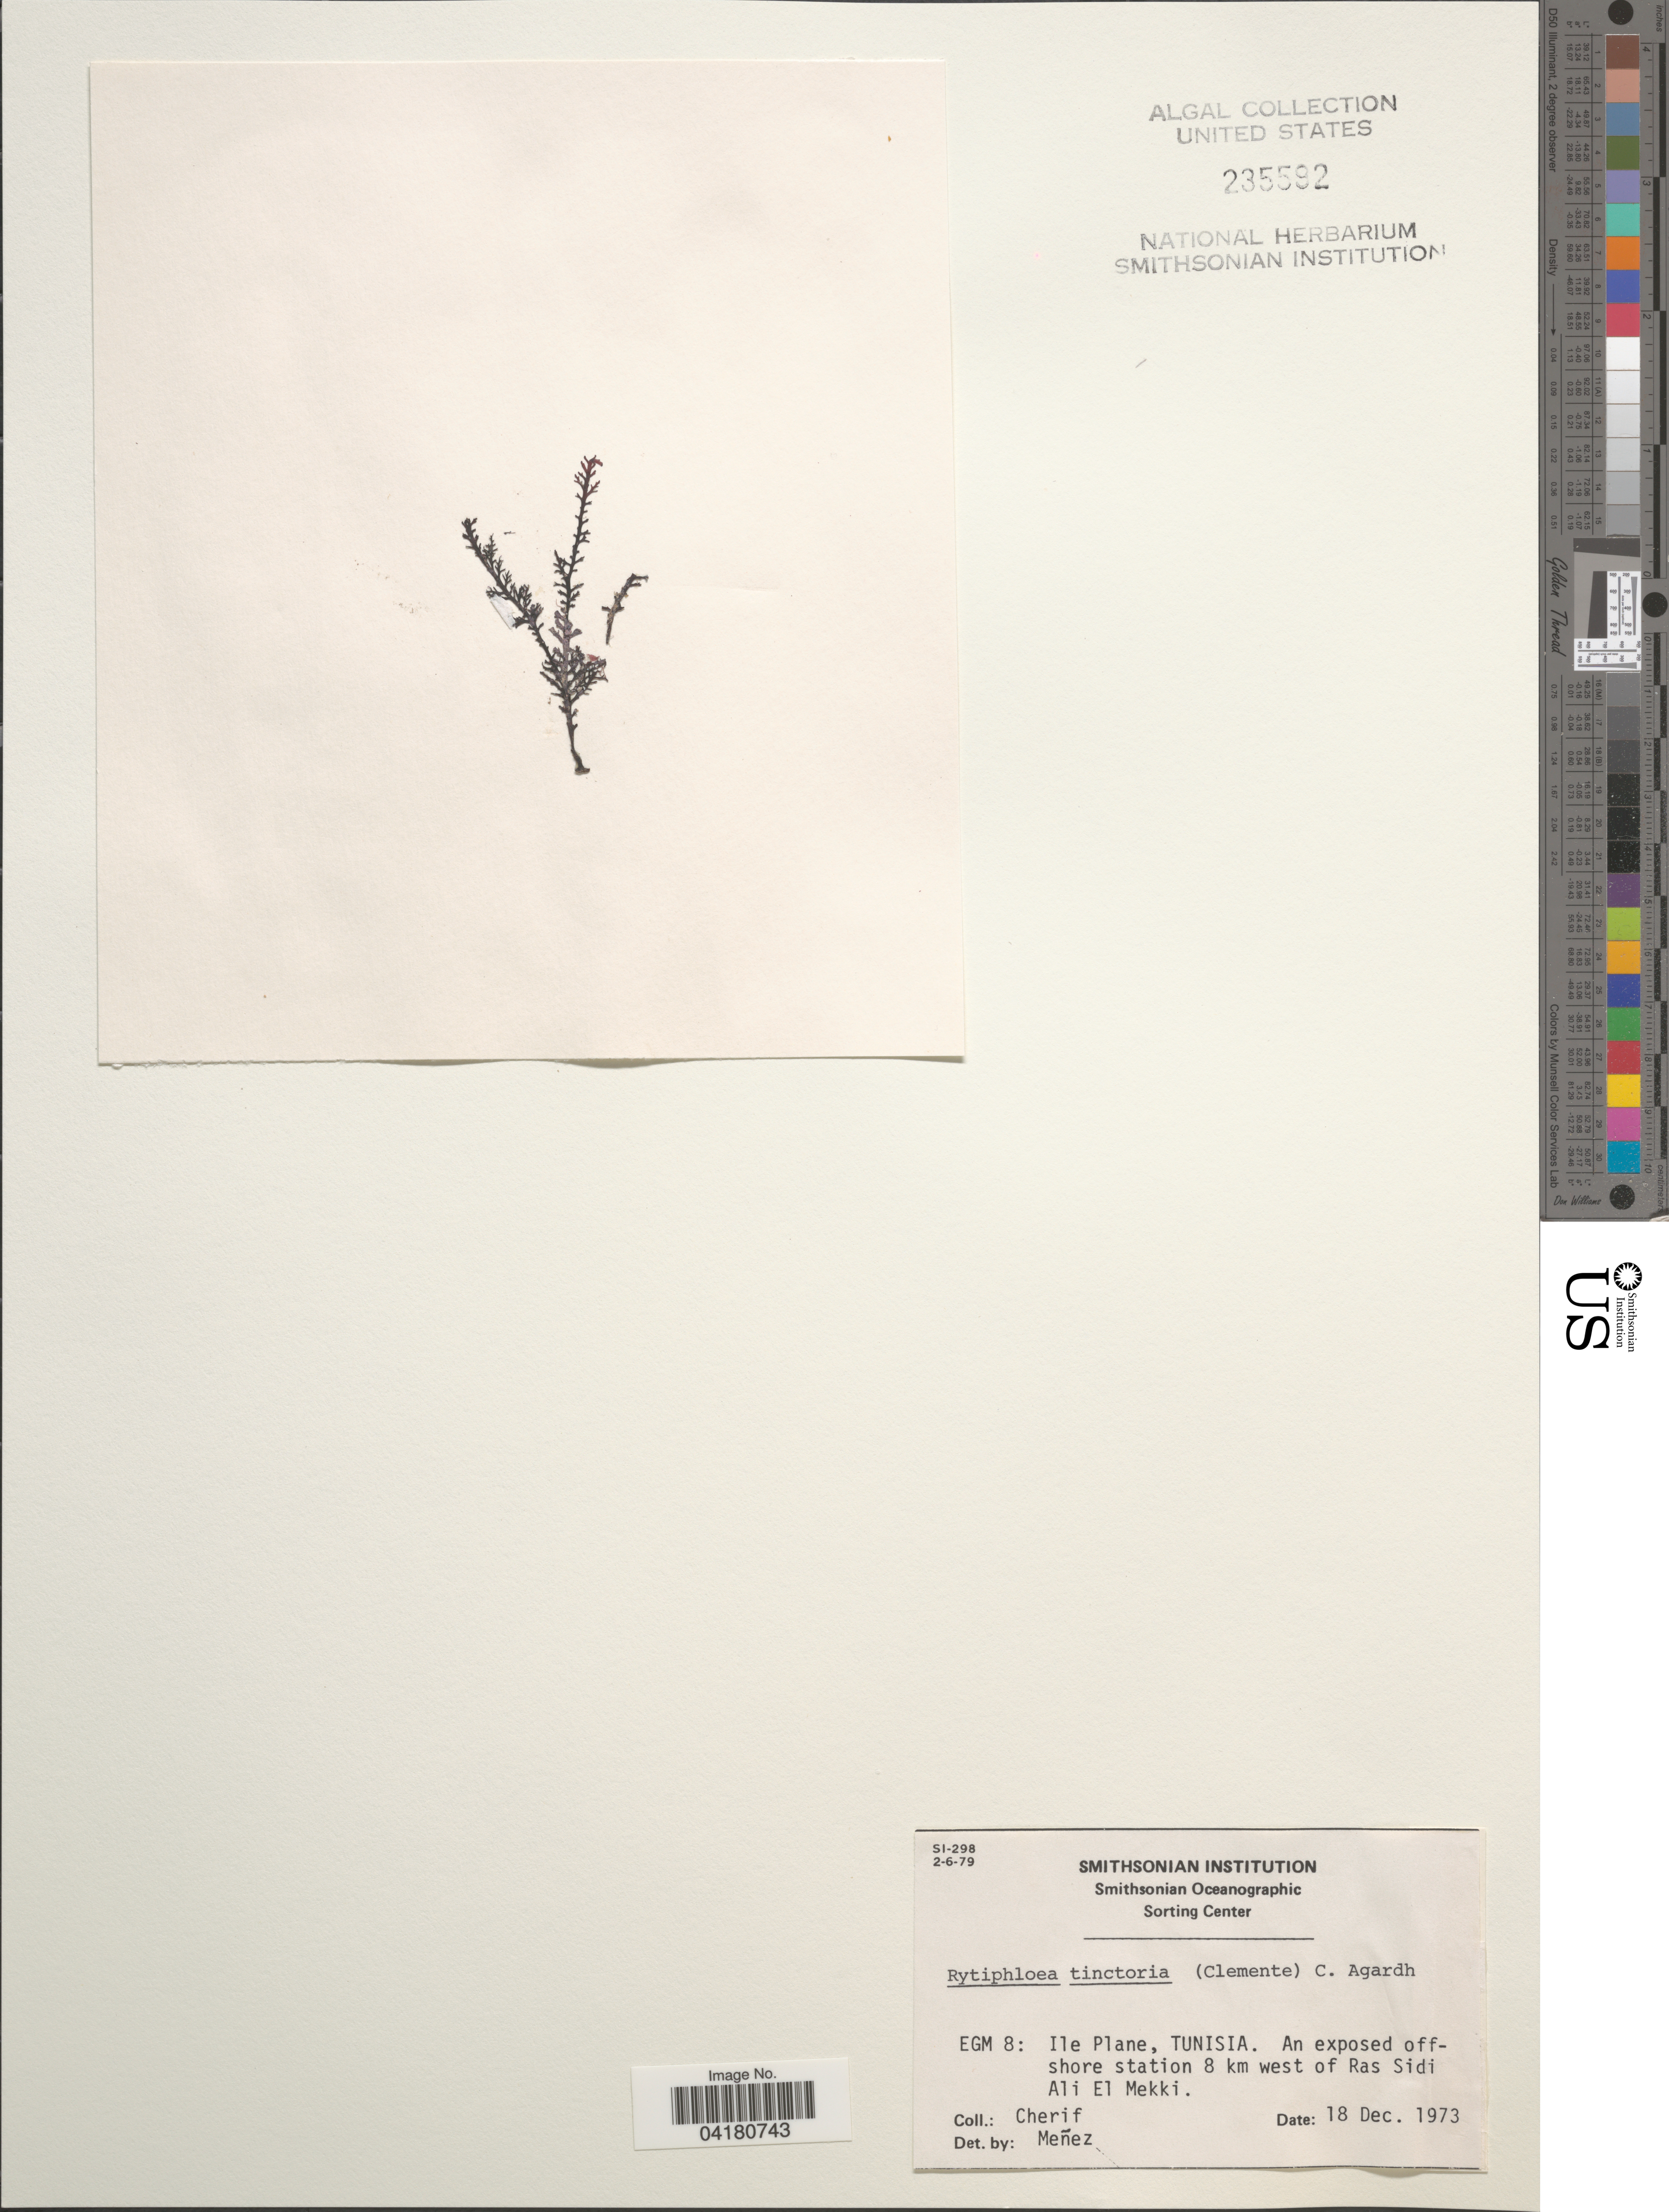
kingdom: Plantae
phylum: Rhodophyta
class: Florideophyceae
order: Ceramiales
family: Rhodomelaceae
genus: Rytiphloea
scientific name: Rytiphloea tinctoria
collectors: -. Cherif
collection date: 1973-12-18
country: Tunisia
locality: EGM 8: Ile Plane. An exposed offshore station 8 km west of Ras Sidi Ali El Mekki.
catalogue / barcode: US 235592